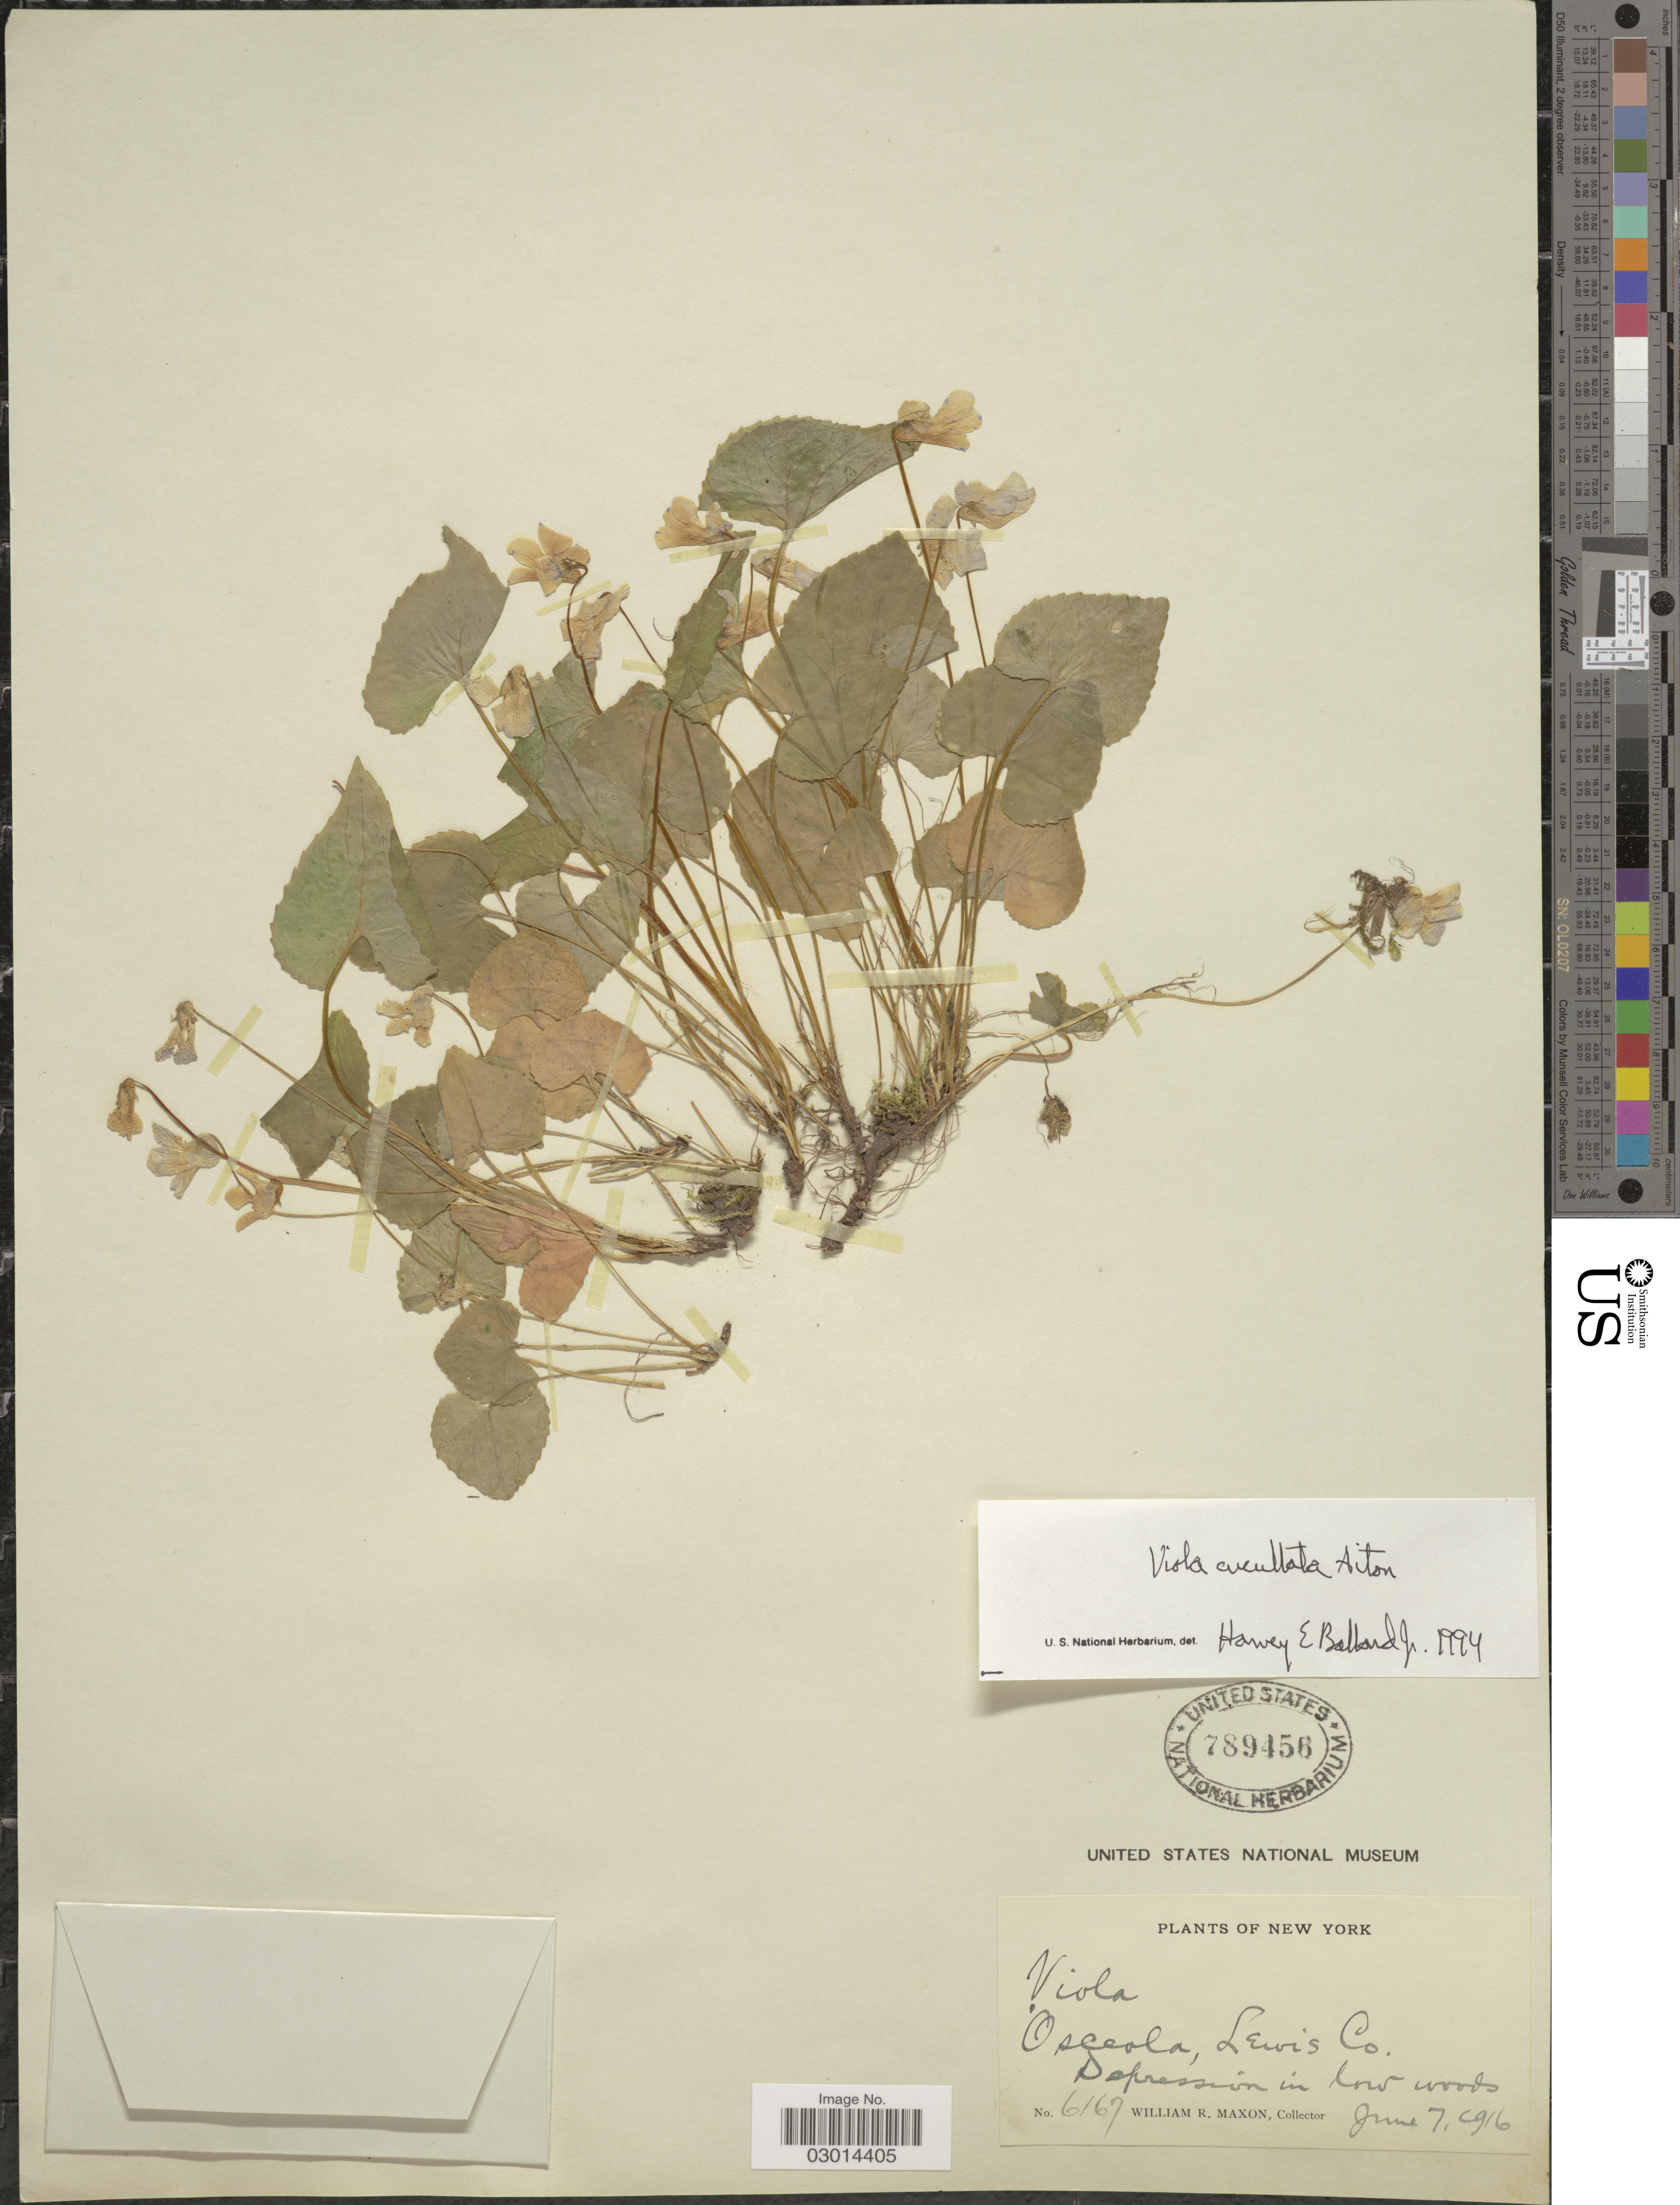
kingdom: Plantae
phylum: Tracheophyta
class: Magnoliopsida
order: Malpighiales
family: Violaceae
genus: Viola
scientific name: Viola cucullata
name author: Aiton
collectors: W. R. Maxon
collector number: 6167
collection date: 1916-06-07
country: United States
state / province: New York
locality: Osceola, Lewis Co., Depression in low woods.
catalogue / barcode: US 789456